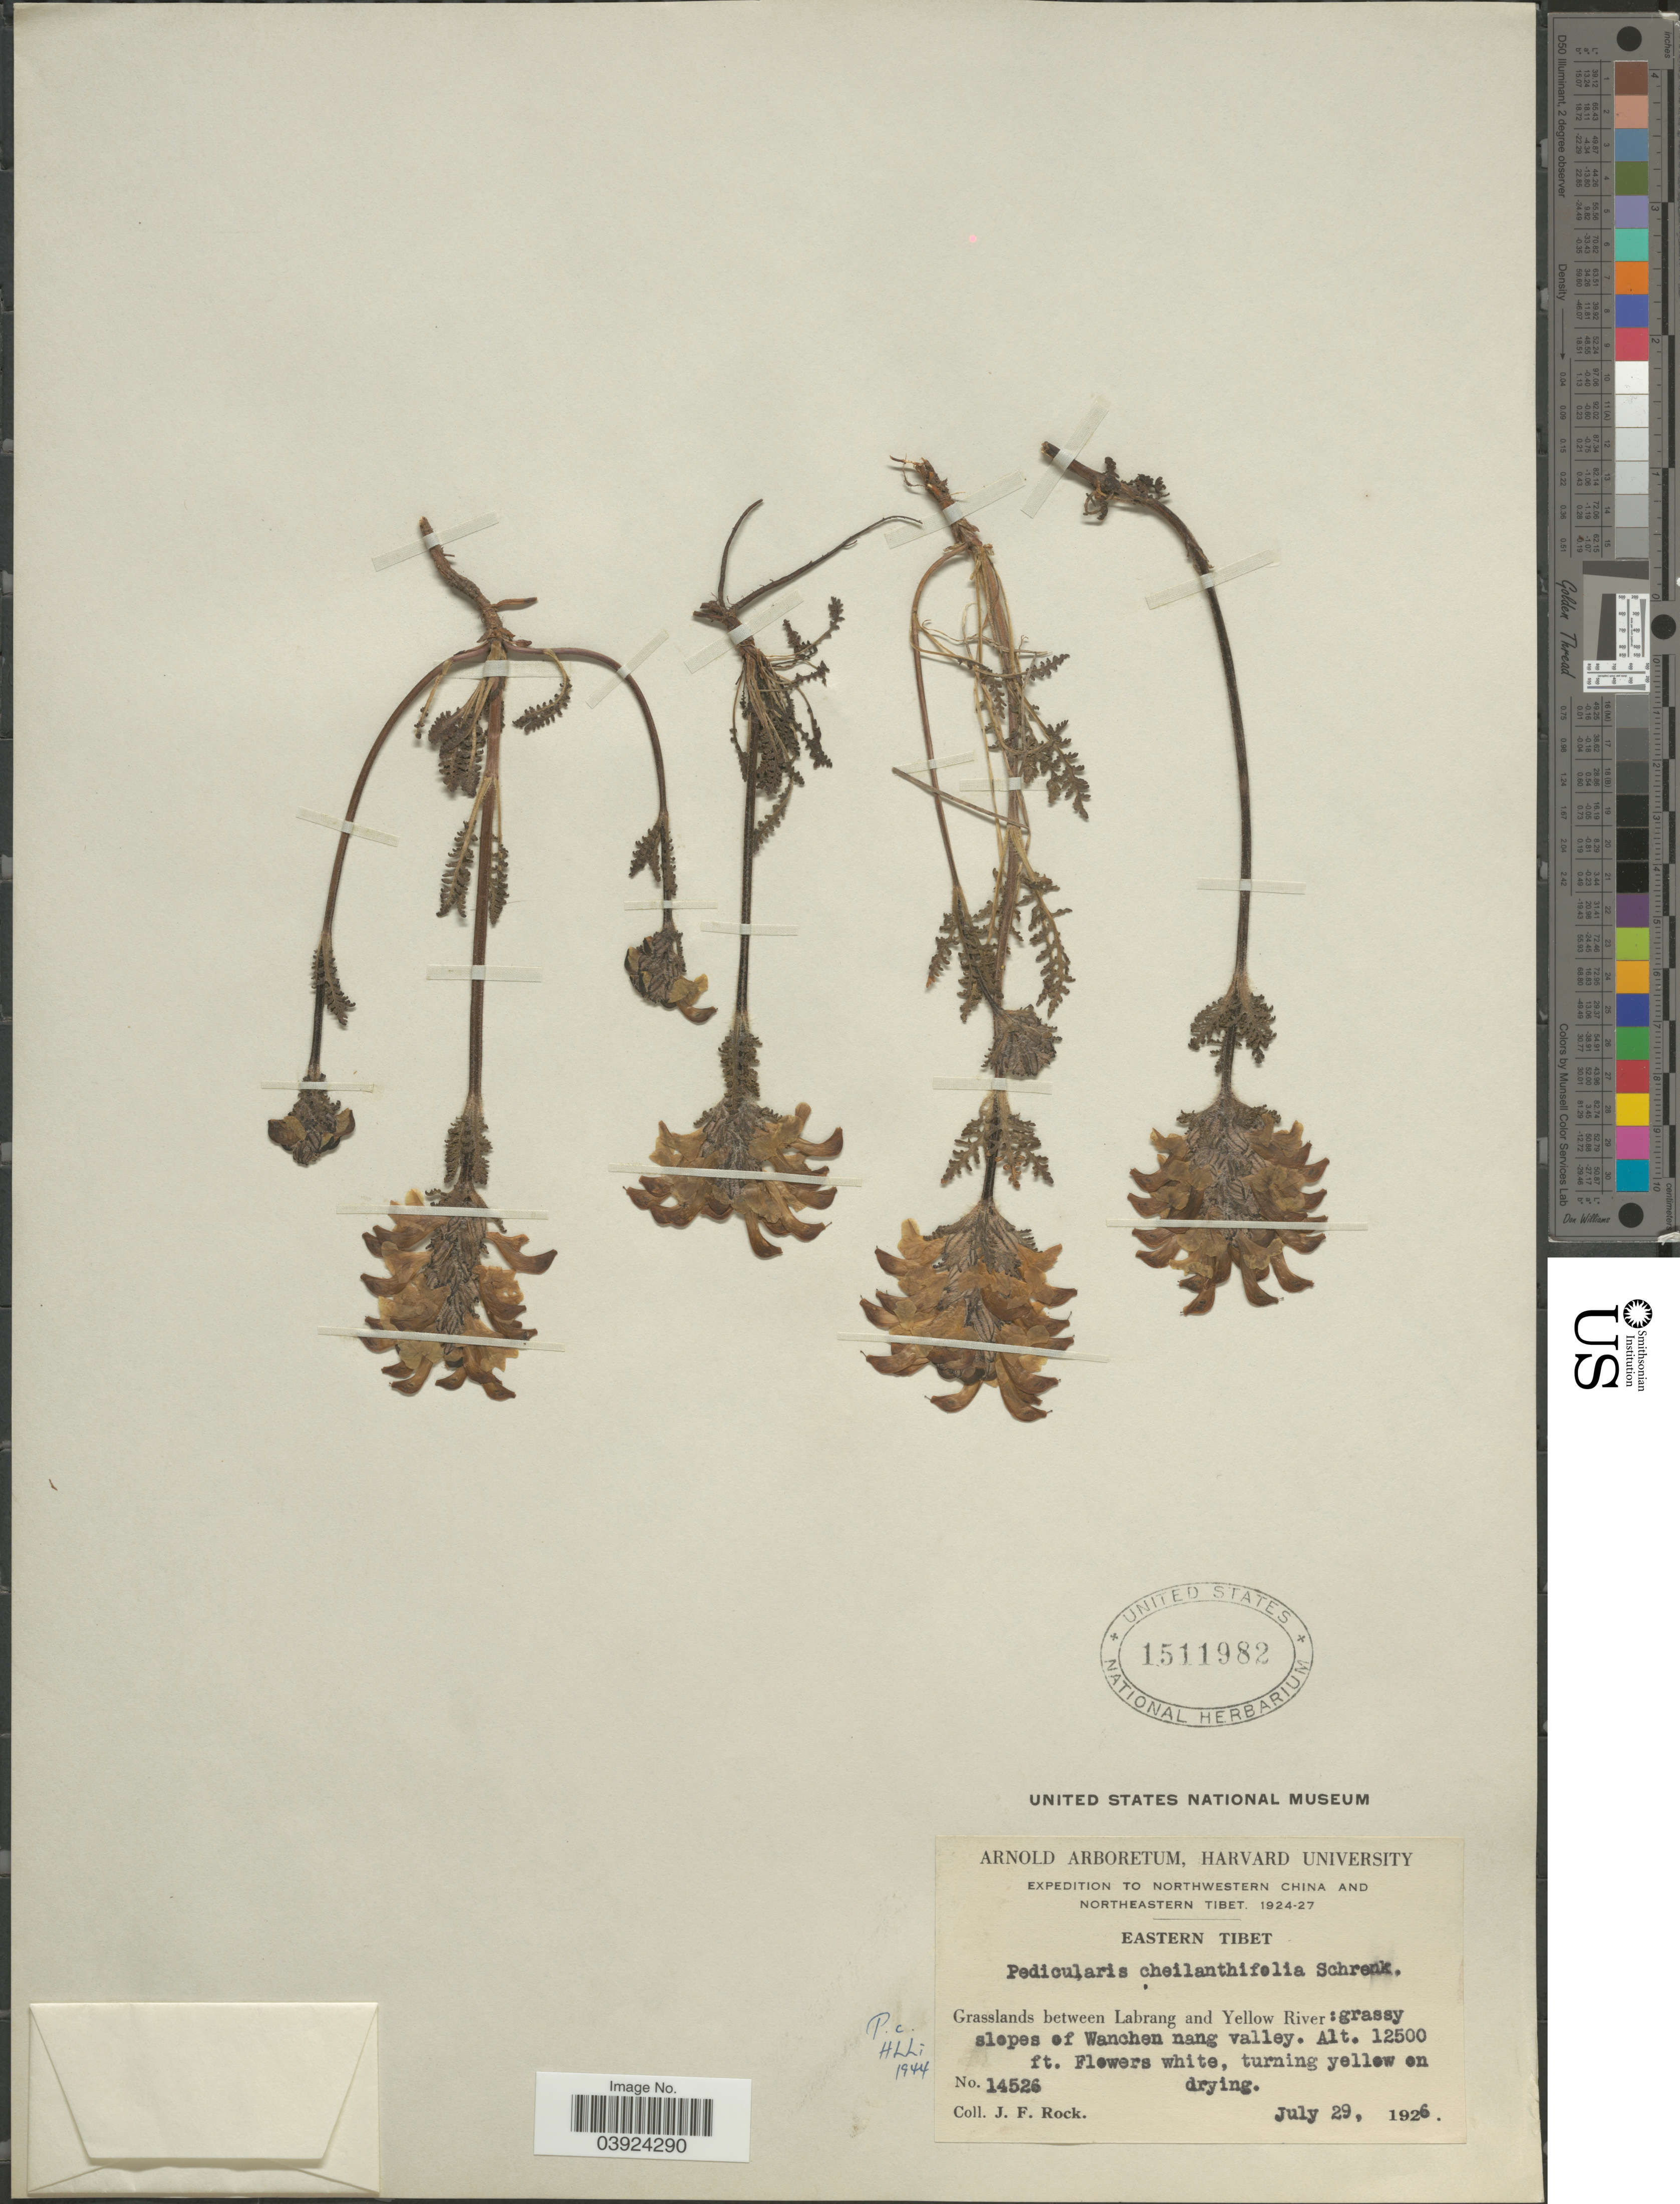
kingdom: Plantae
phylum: Tracheophyta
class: Magnoliopsida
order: Lamiales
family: Orobanchaceae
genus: Pedicularis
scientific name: Pedicularis cheilanthifolia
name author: Schrenk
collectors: J. Rock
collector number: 14526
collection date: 1926-07-29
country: China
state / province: Xizang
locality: Northwestern China and Northeastern Tibet. Eastern Tibet. Grasslands between Labrang and Yellow River: grassy slopes of Wanchen nang valley.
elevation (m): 3810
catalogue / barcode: US 1511982